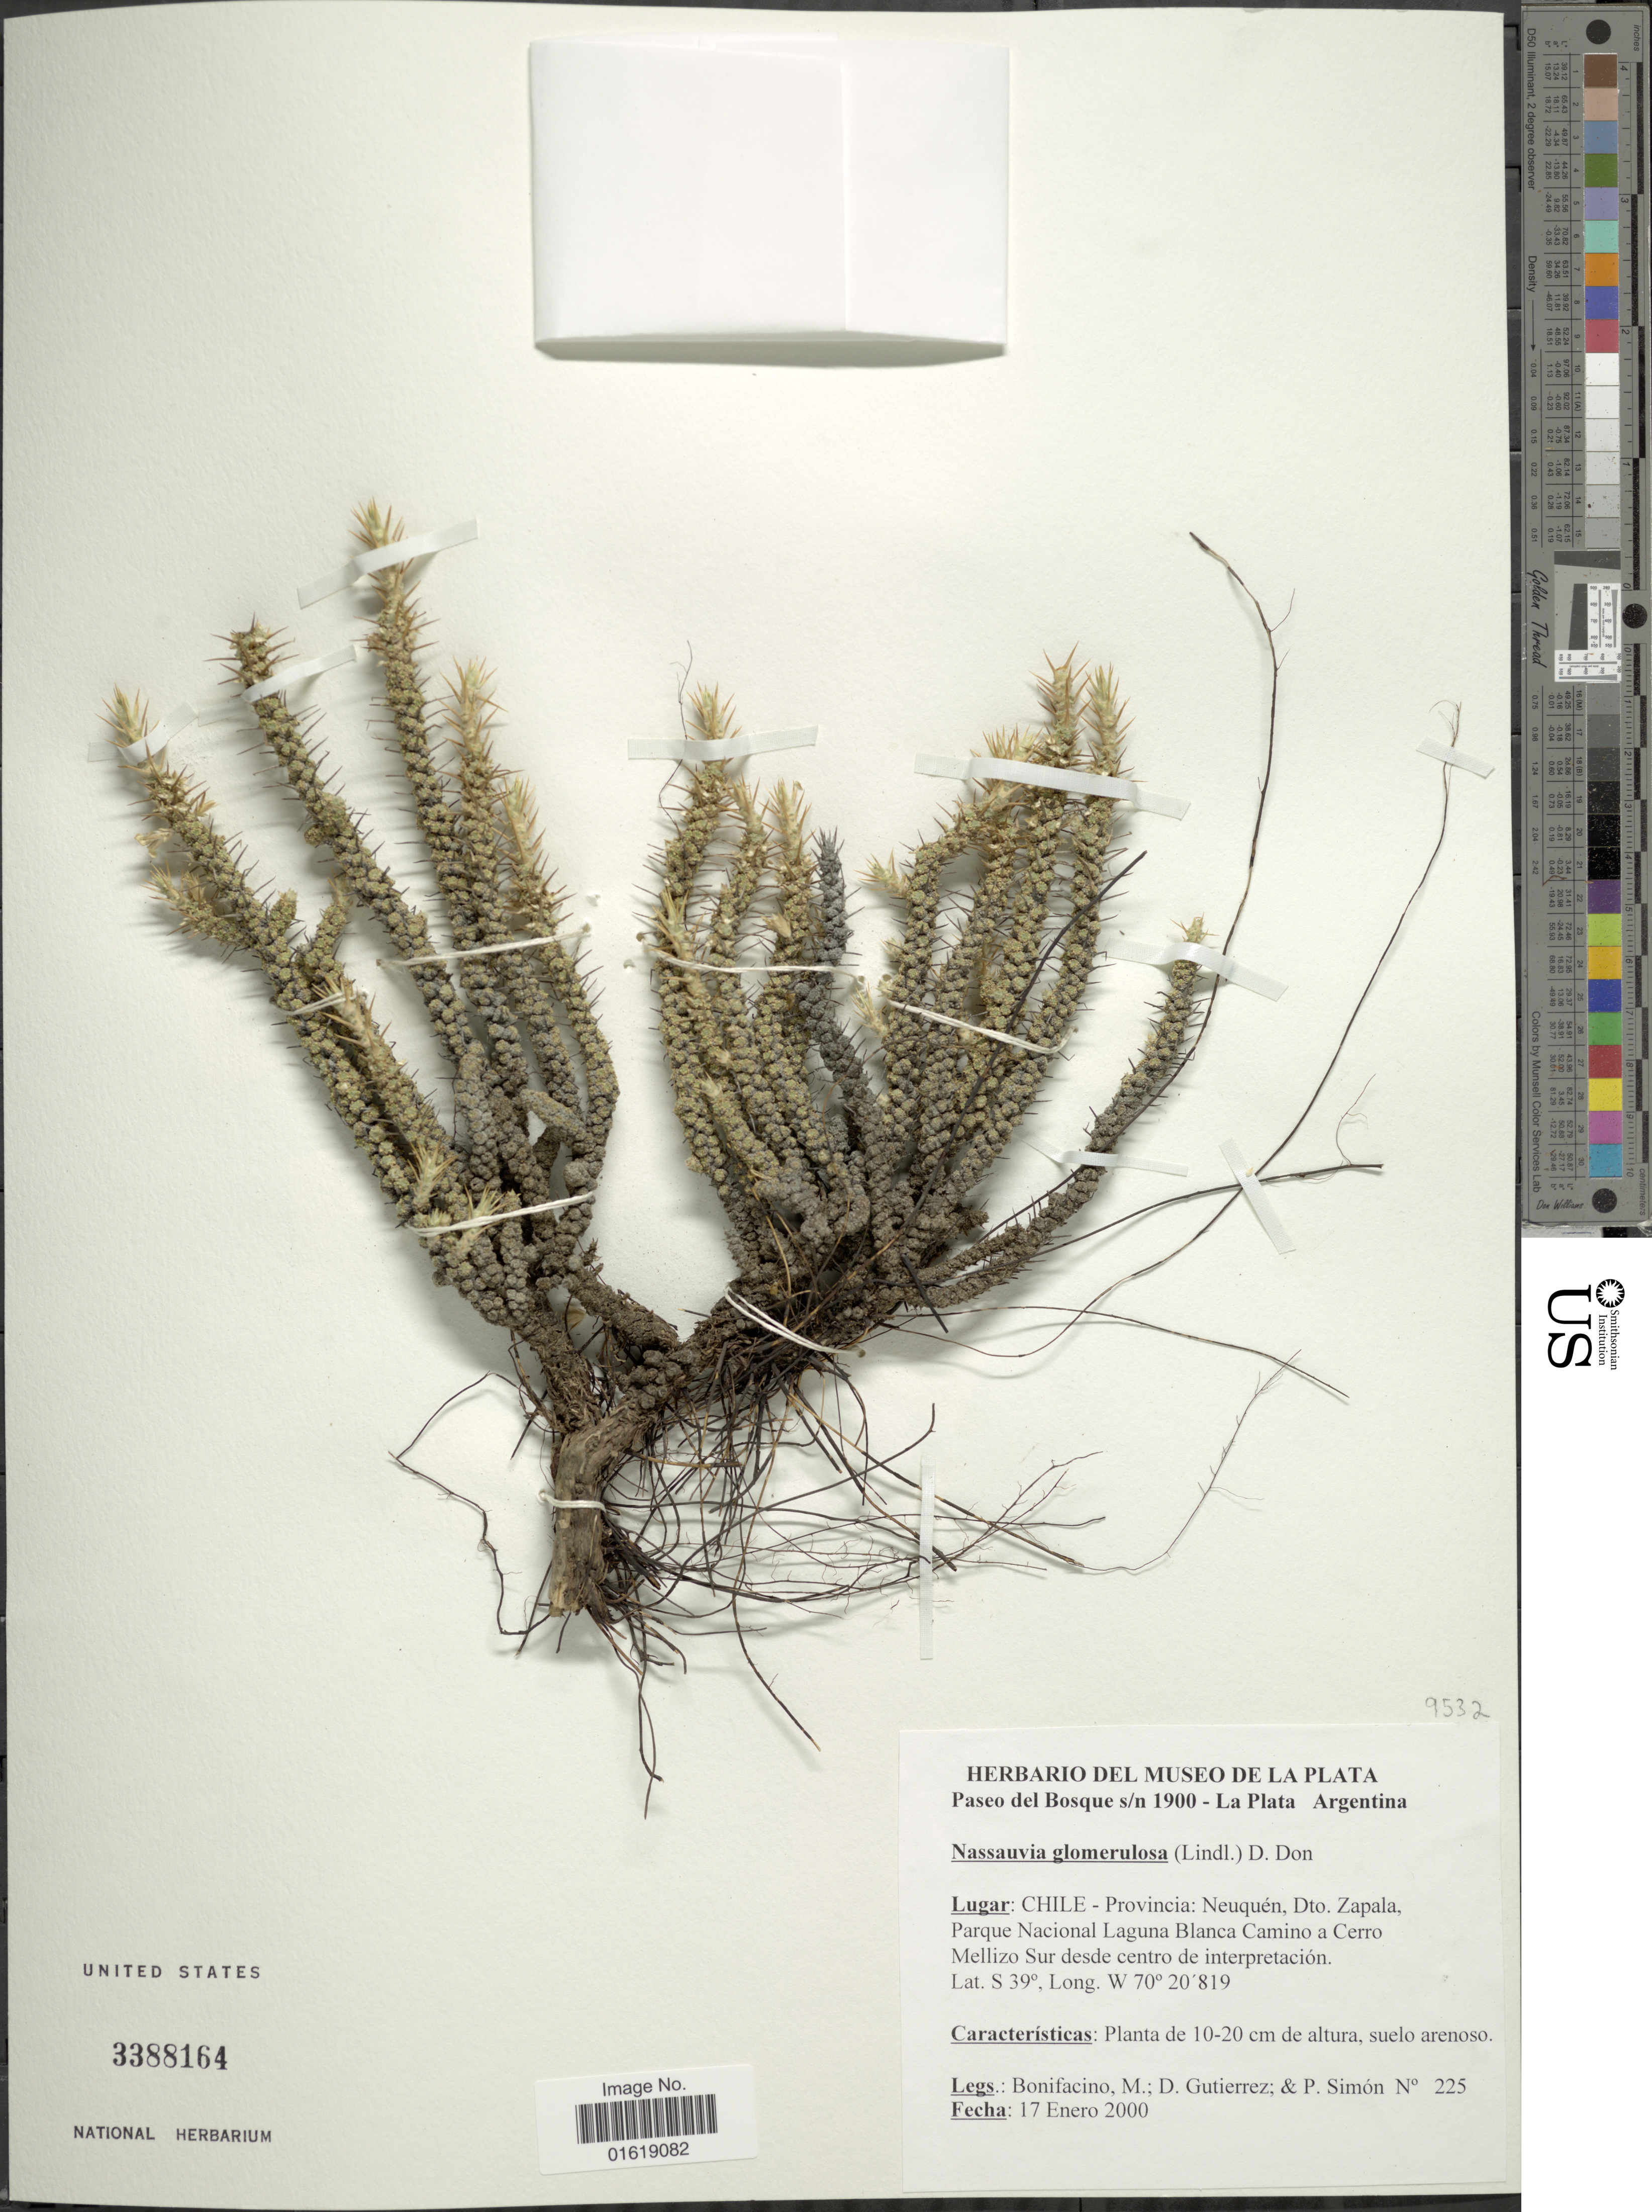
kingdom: Plantae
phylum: Tracheophyta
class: Magnoliopsida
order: Asterales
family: Asteraceae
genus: Nassauvia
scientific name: Nassauvia glomerulosa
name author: (Lag. ex Lindl.) D. Don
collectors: M. Bonifacino, D. G. Gutiérrez & P. Simon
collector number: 0225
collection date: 2000-01-17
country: Argentina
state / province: Neuquen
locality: Chile - Provincia: Neuquén, Dto. Zapala, Parque Nacional Laguna Blanca Camino a Cerro Mellizo Sur desde centro de interpretación.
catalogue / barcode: US 3388164